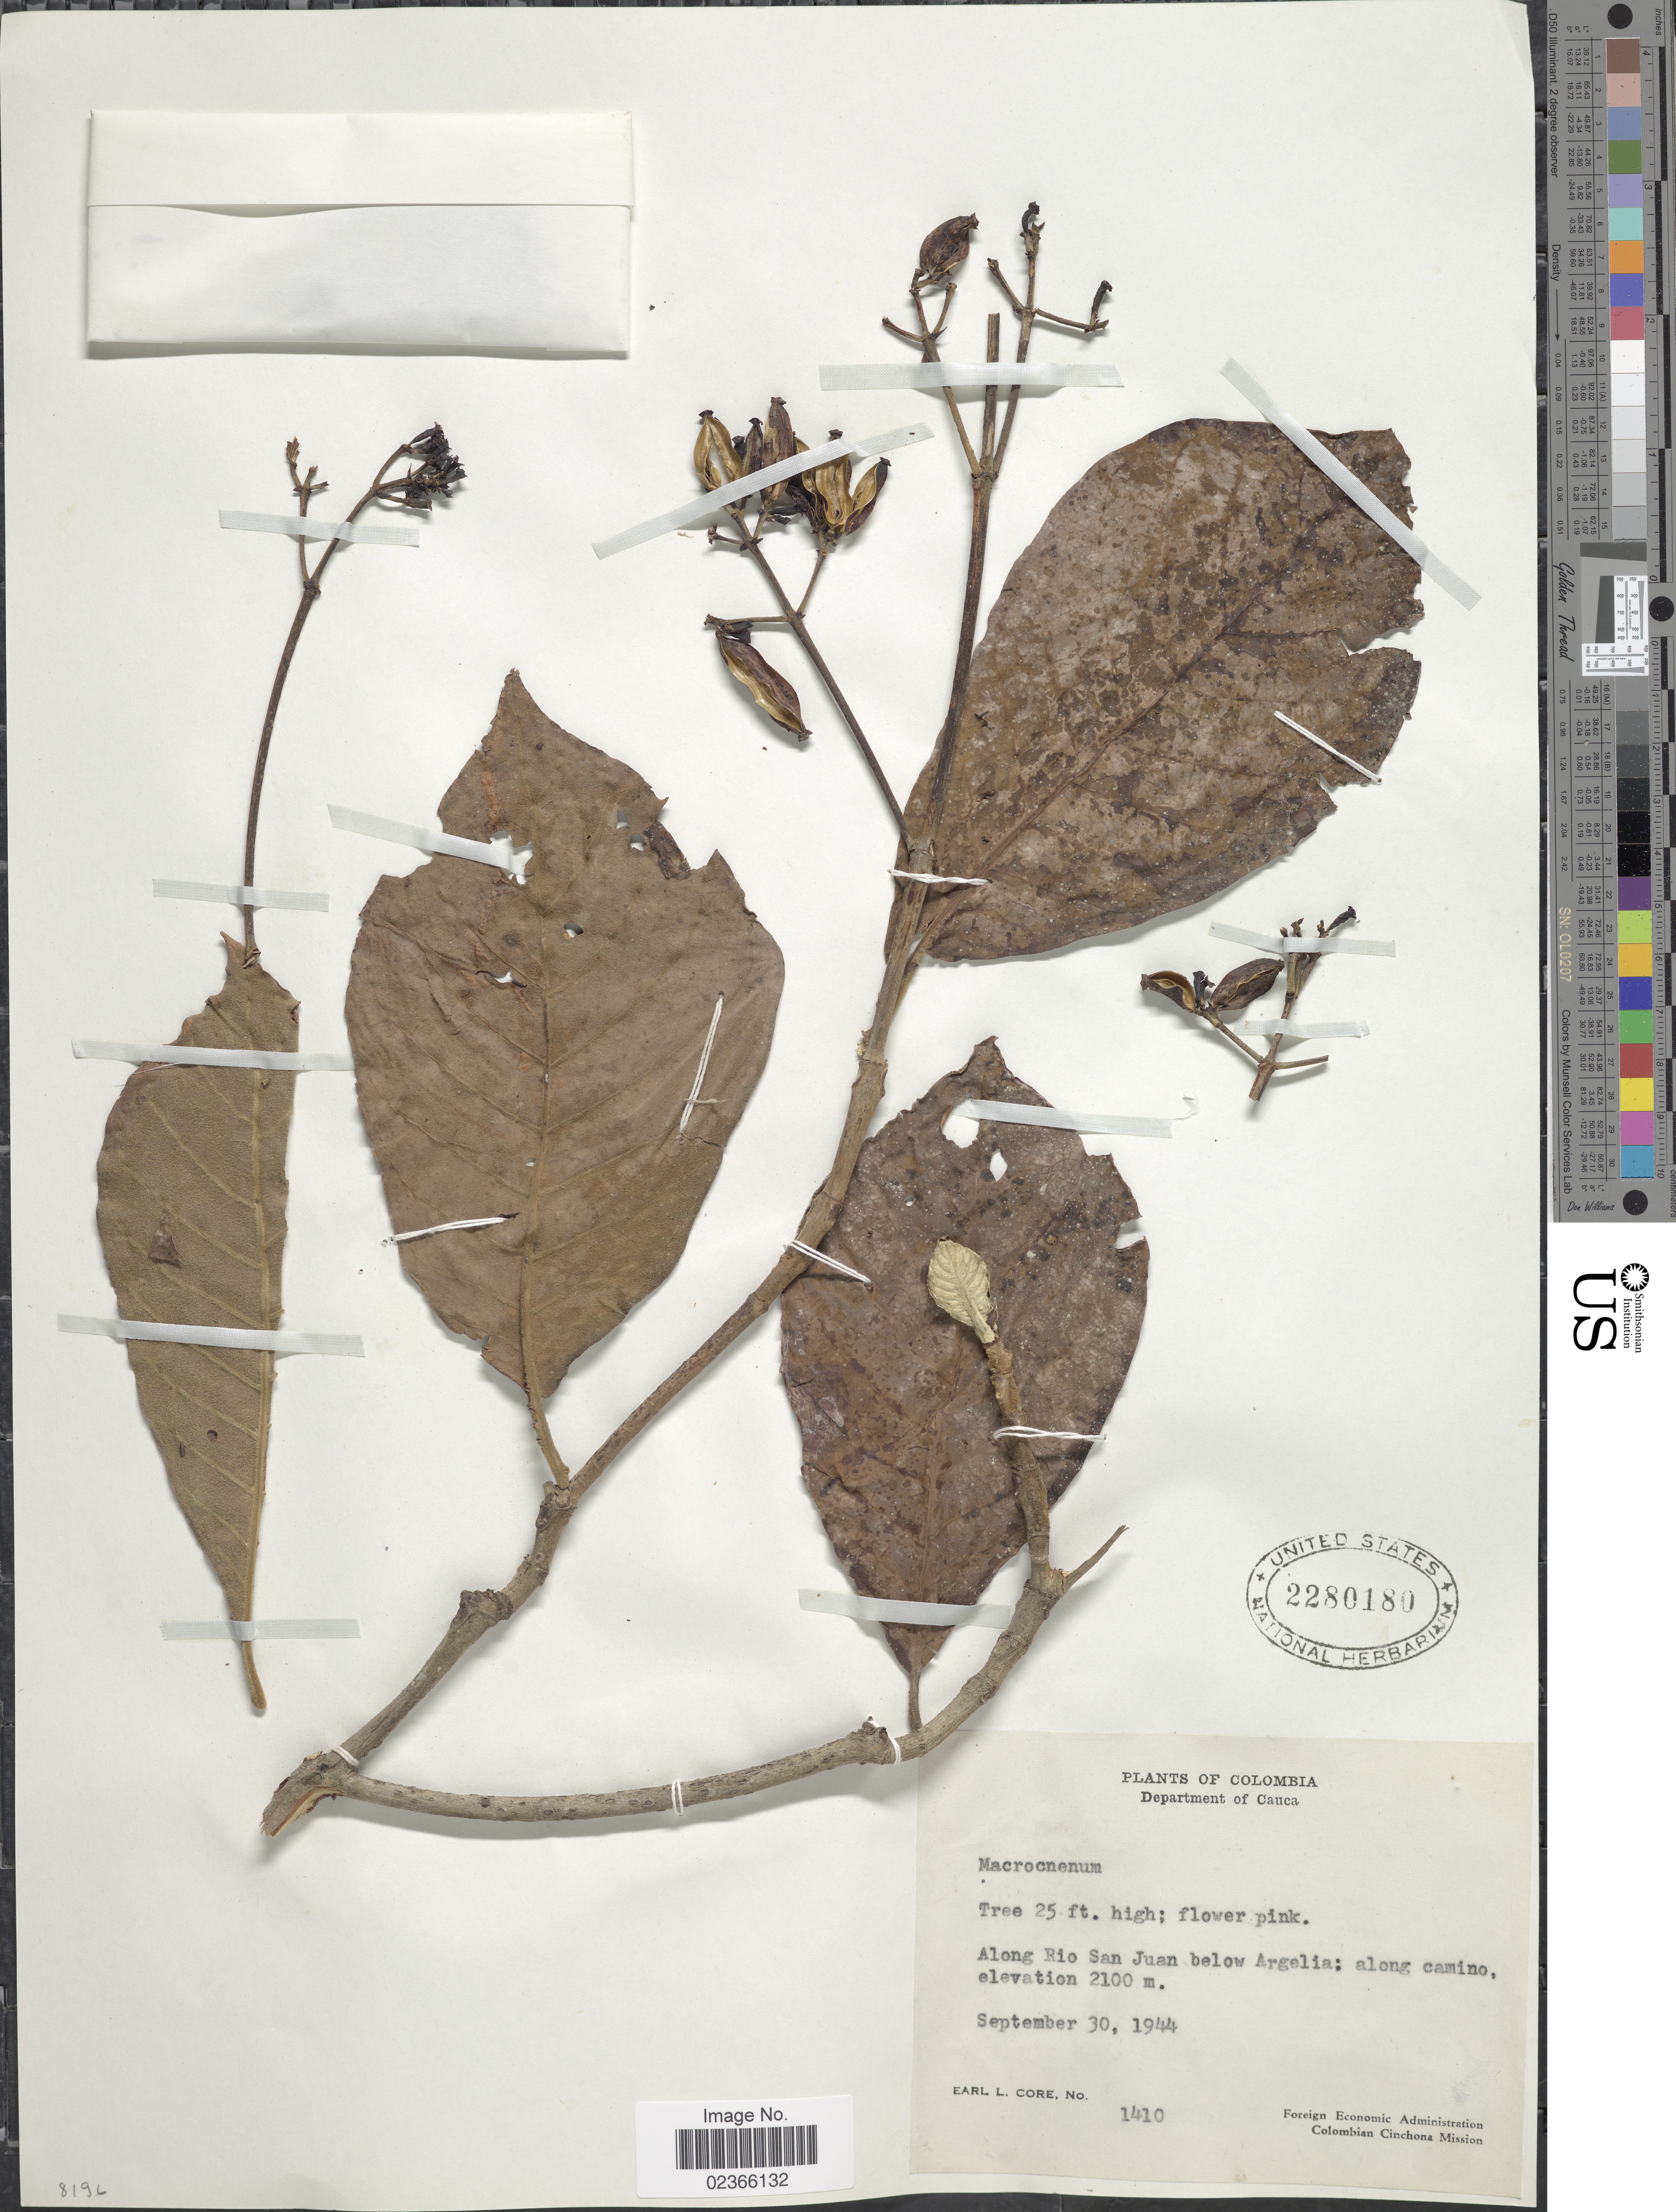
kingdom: Plantae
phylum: Tracheophyta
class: Magnoliopsida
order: Gentianales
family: Rubiaceae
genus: Macrocnemum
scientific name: Macrocnemum sp.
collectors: E. L. Core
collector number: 1410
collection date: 1944-09-30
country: Colombia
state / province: Cauca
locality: Department of Cauca. Along Rio San Juan below Argelia: along camino.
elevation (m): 2100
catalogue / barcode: US 2280180